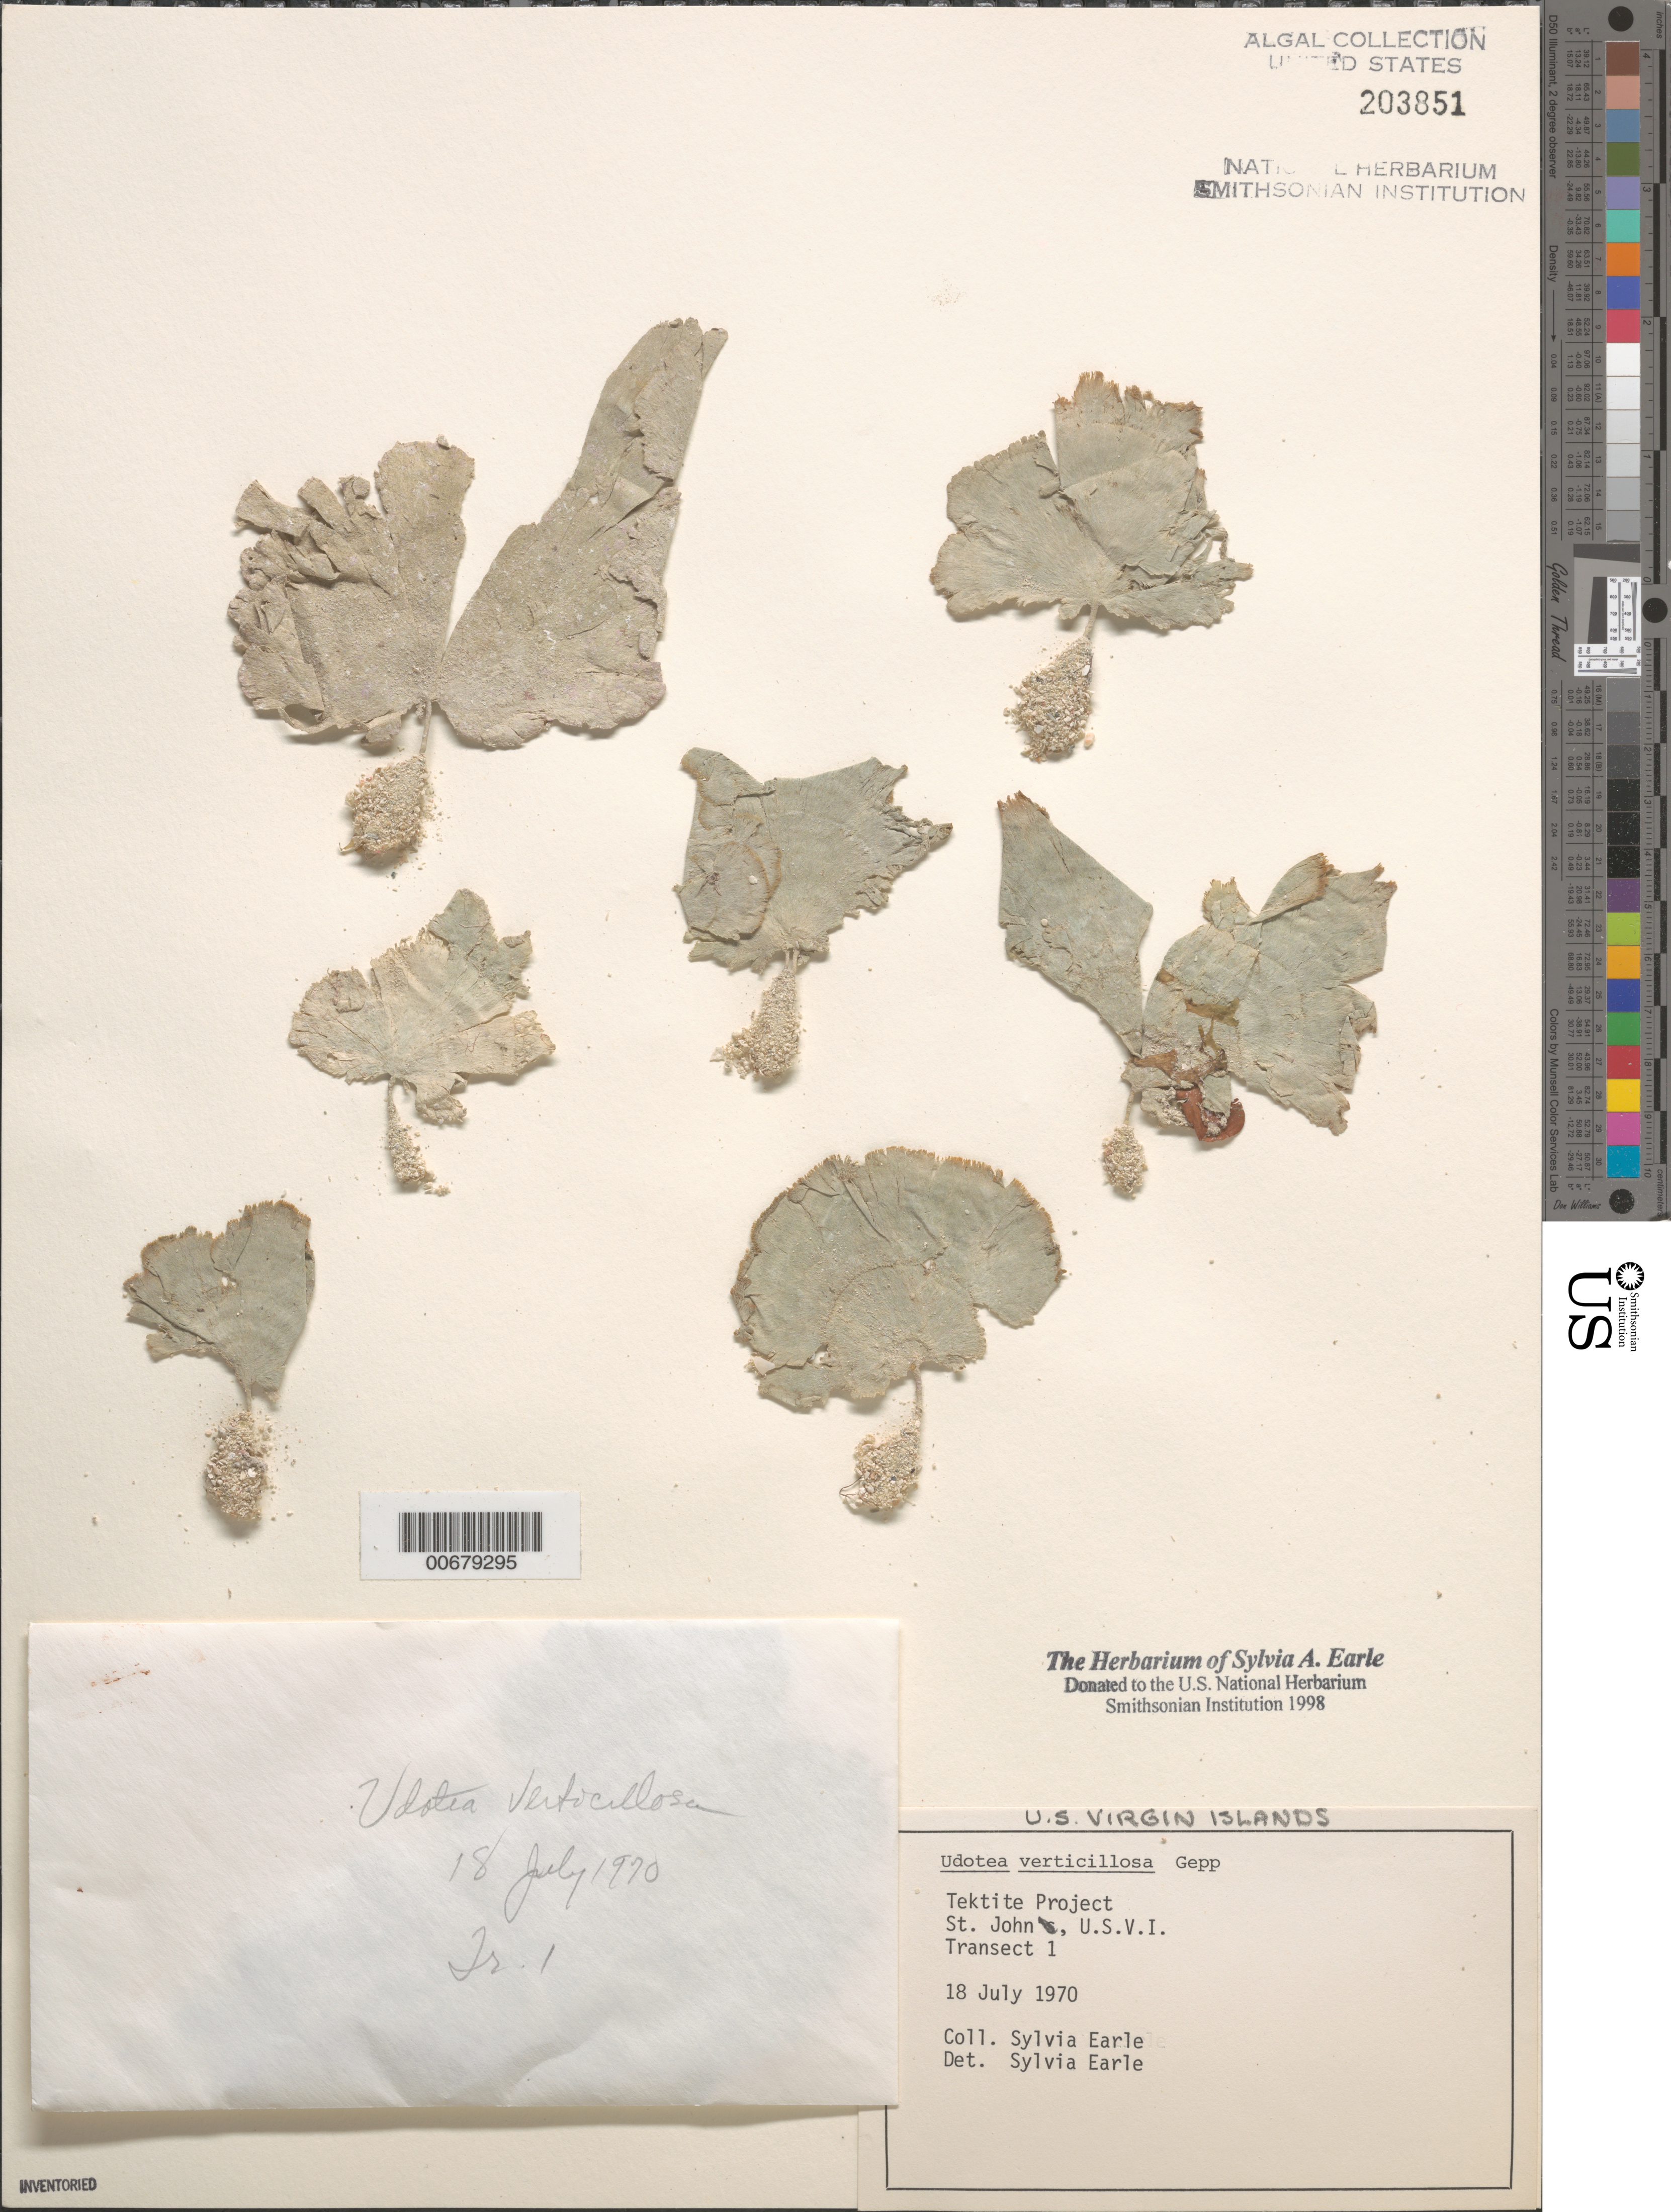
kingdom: Plantae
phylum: Chlorophyta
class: Ulvophyceae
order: Bryopsidales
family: Udoteaceae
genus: Udotea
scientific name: Udotea verticillosa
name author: A. Gepp & E. Gepp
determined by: Earle, S. A.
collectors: S. A. Earle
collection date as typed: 18 Jul 1970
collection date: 1970-07-18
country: U.S. Virgin Islands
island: St. John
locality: Tektite Project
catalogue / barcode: US 203851